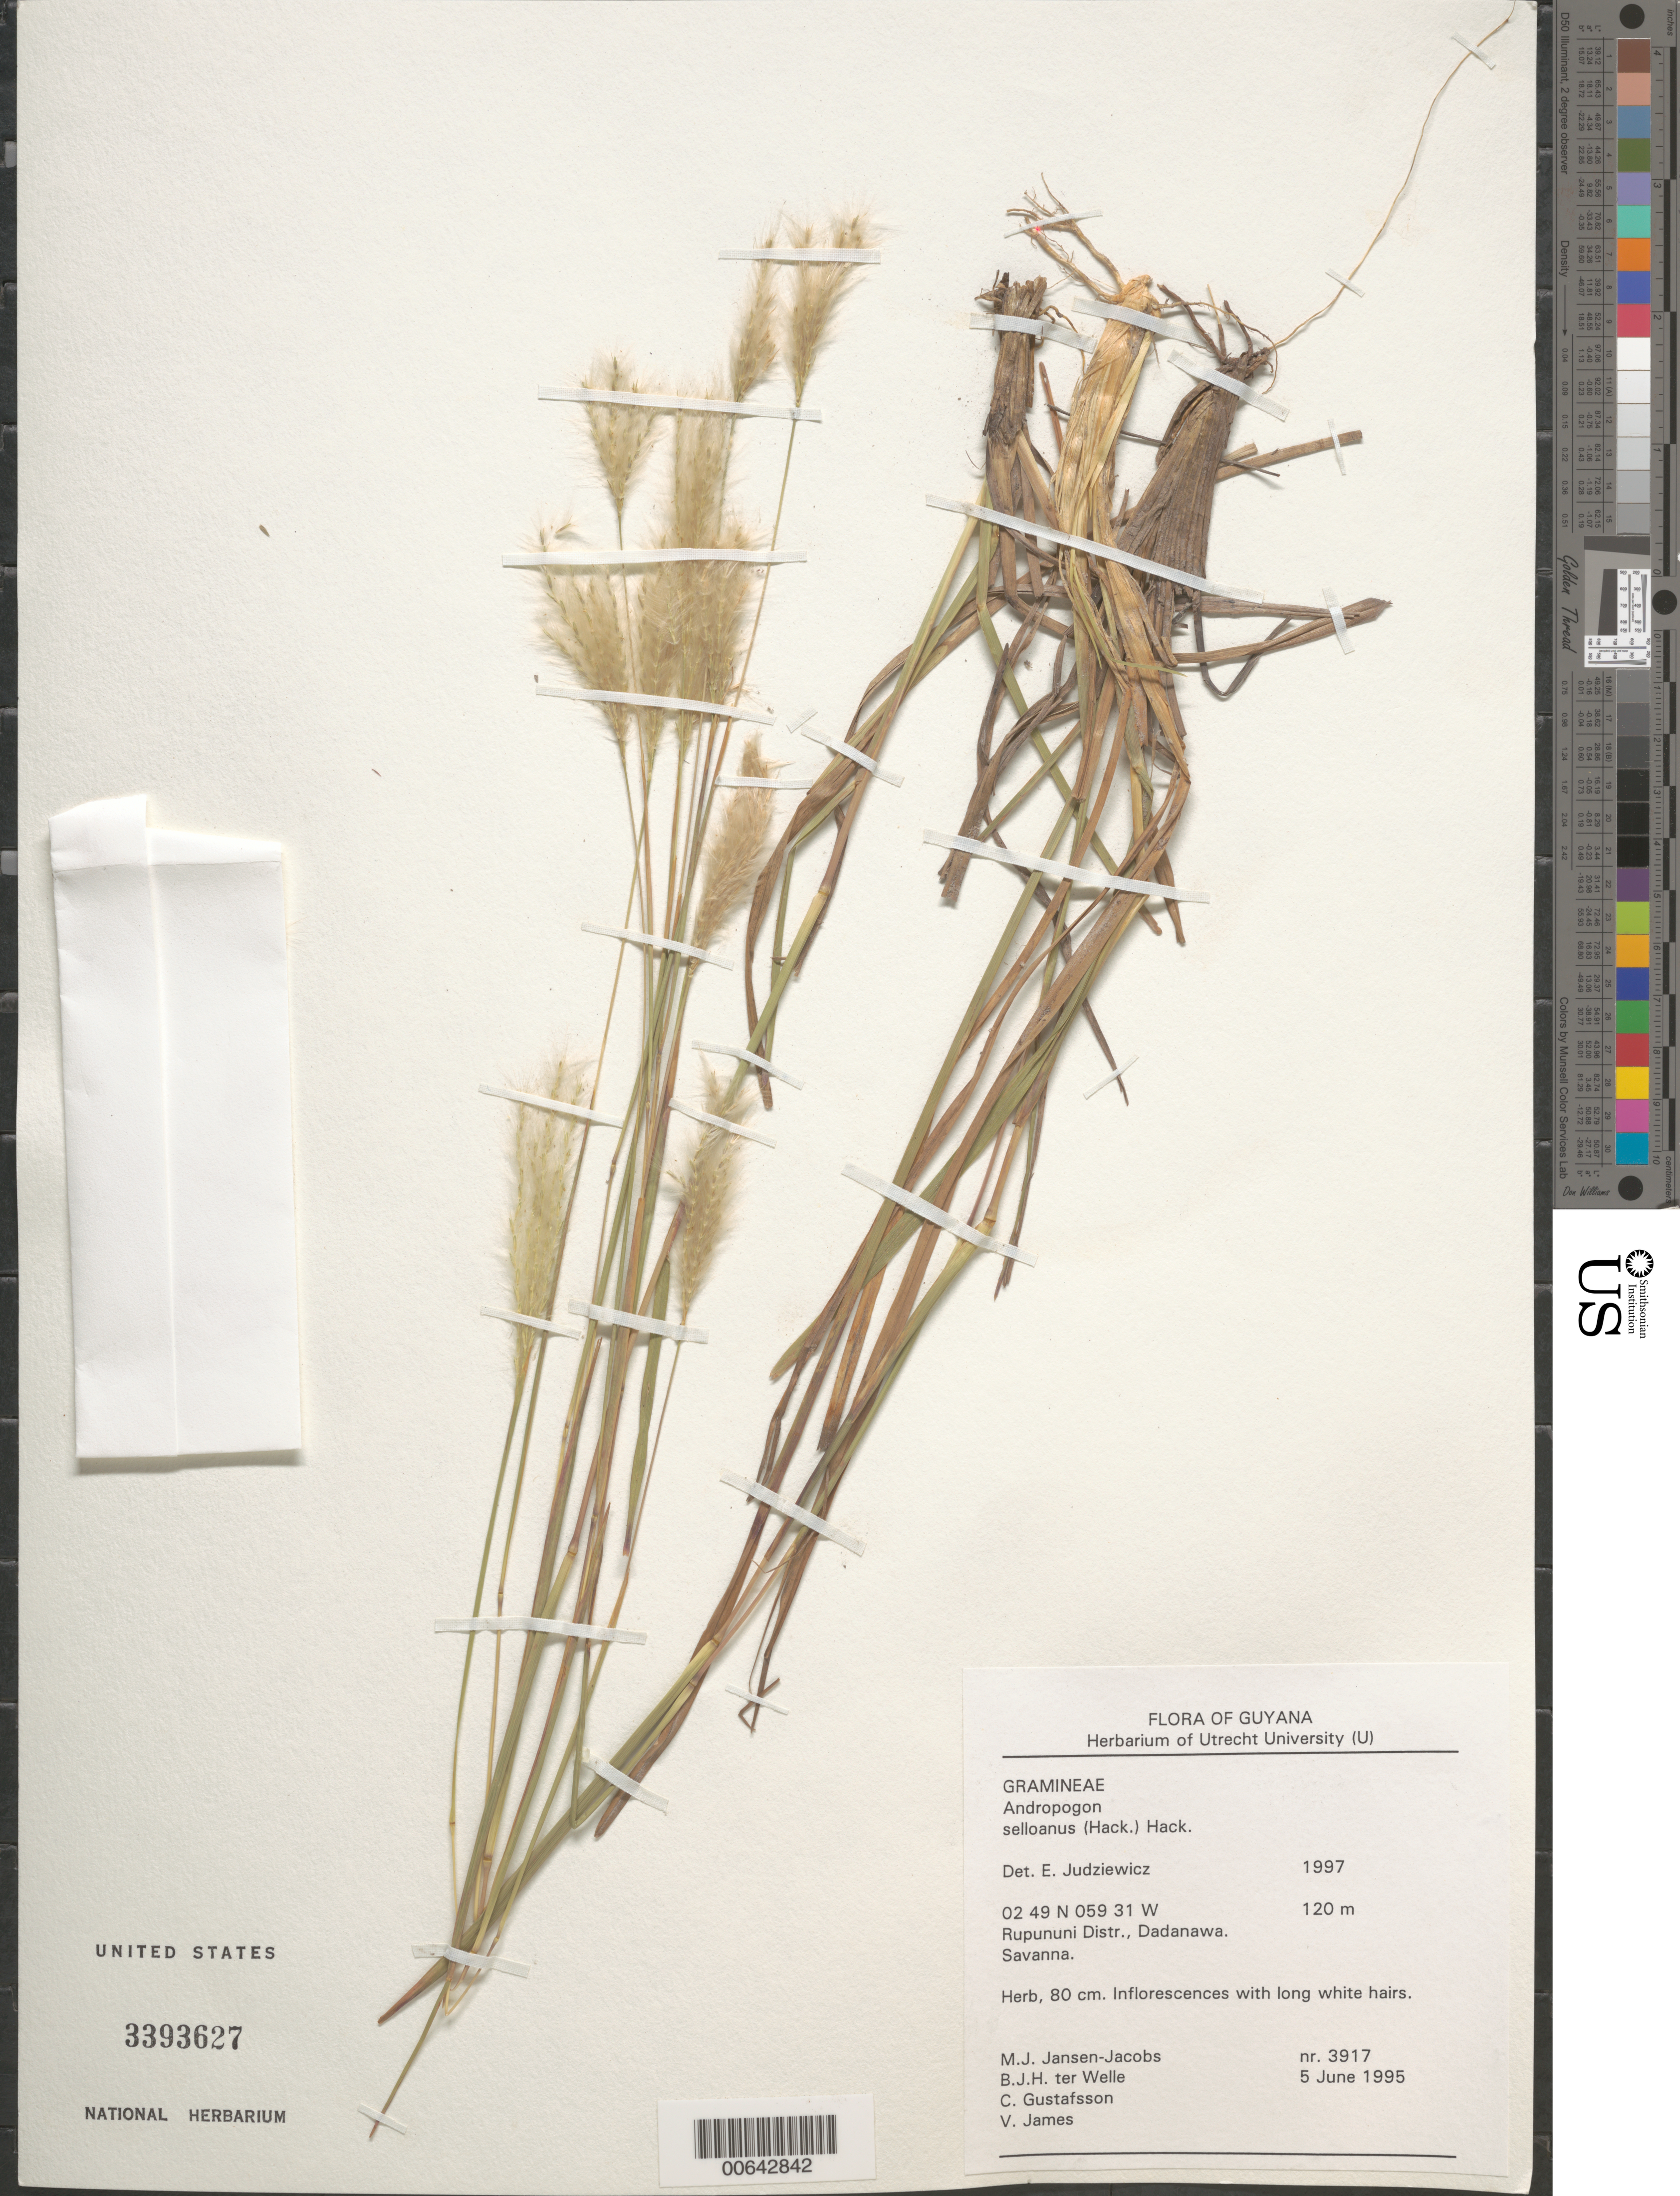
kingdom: Plantae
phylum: Tracheophyta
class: Liliopsida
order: Poales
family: Poaceae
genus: Andropogon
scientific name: Andropogon selloanus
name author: (Hack.) Hack.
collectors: M. J. Jansen-Jacobs, B. Welle, C. Gustafsson & V. James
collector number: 3917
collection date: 1995-06-05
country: Guyana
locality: Rupununi Distr., Dadanawa. Savanna.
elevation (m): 120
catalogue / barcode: US 3393627